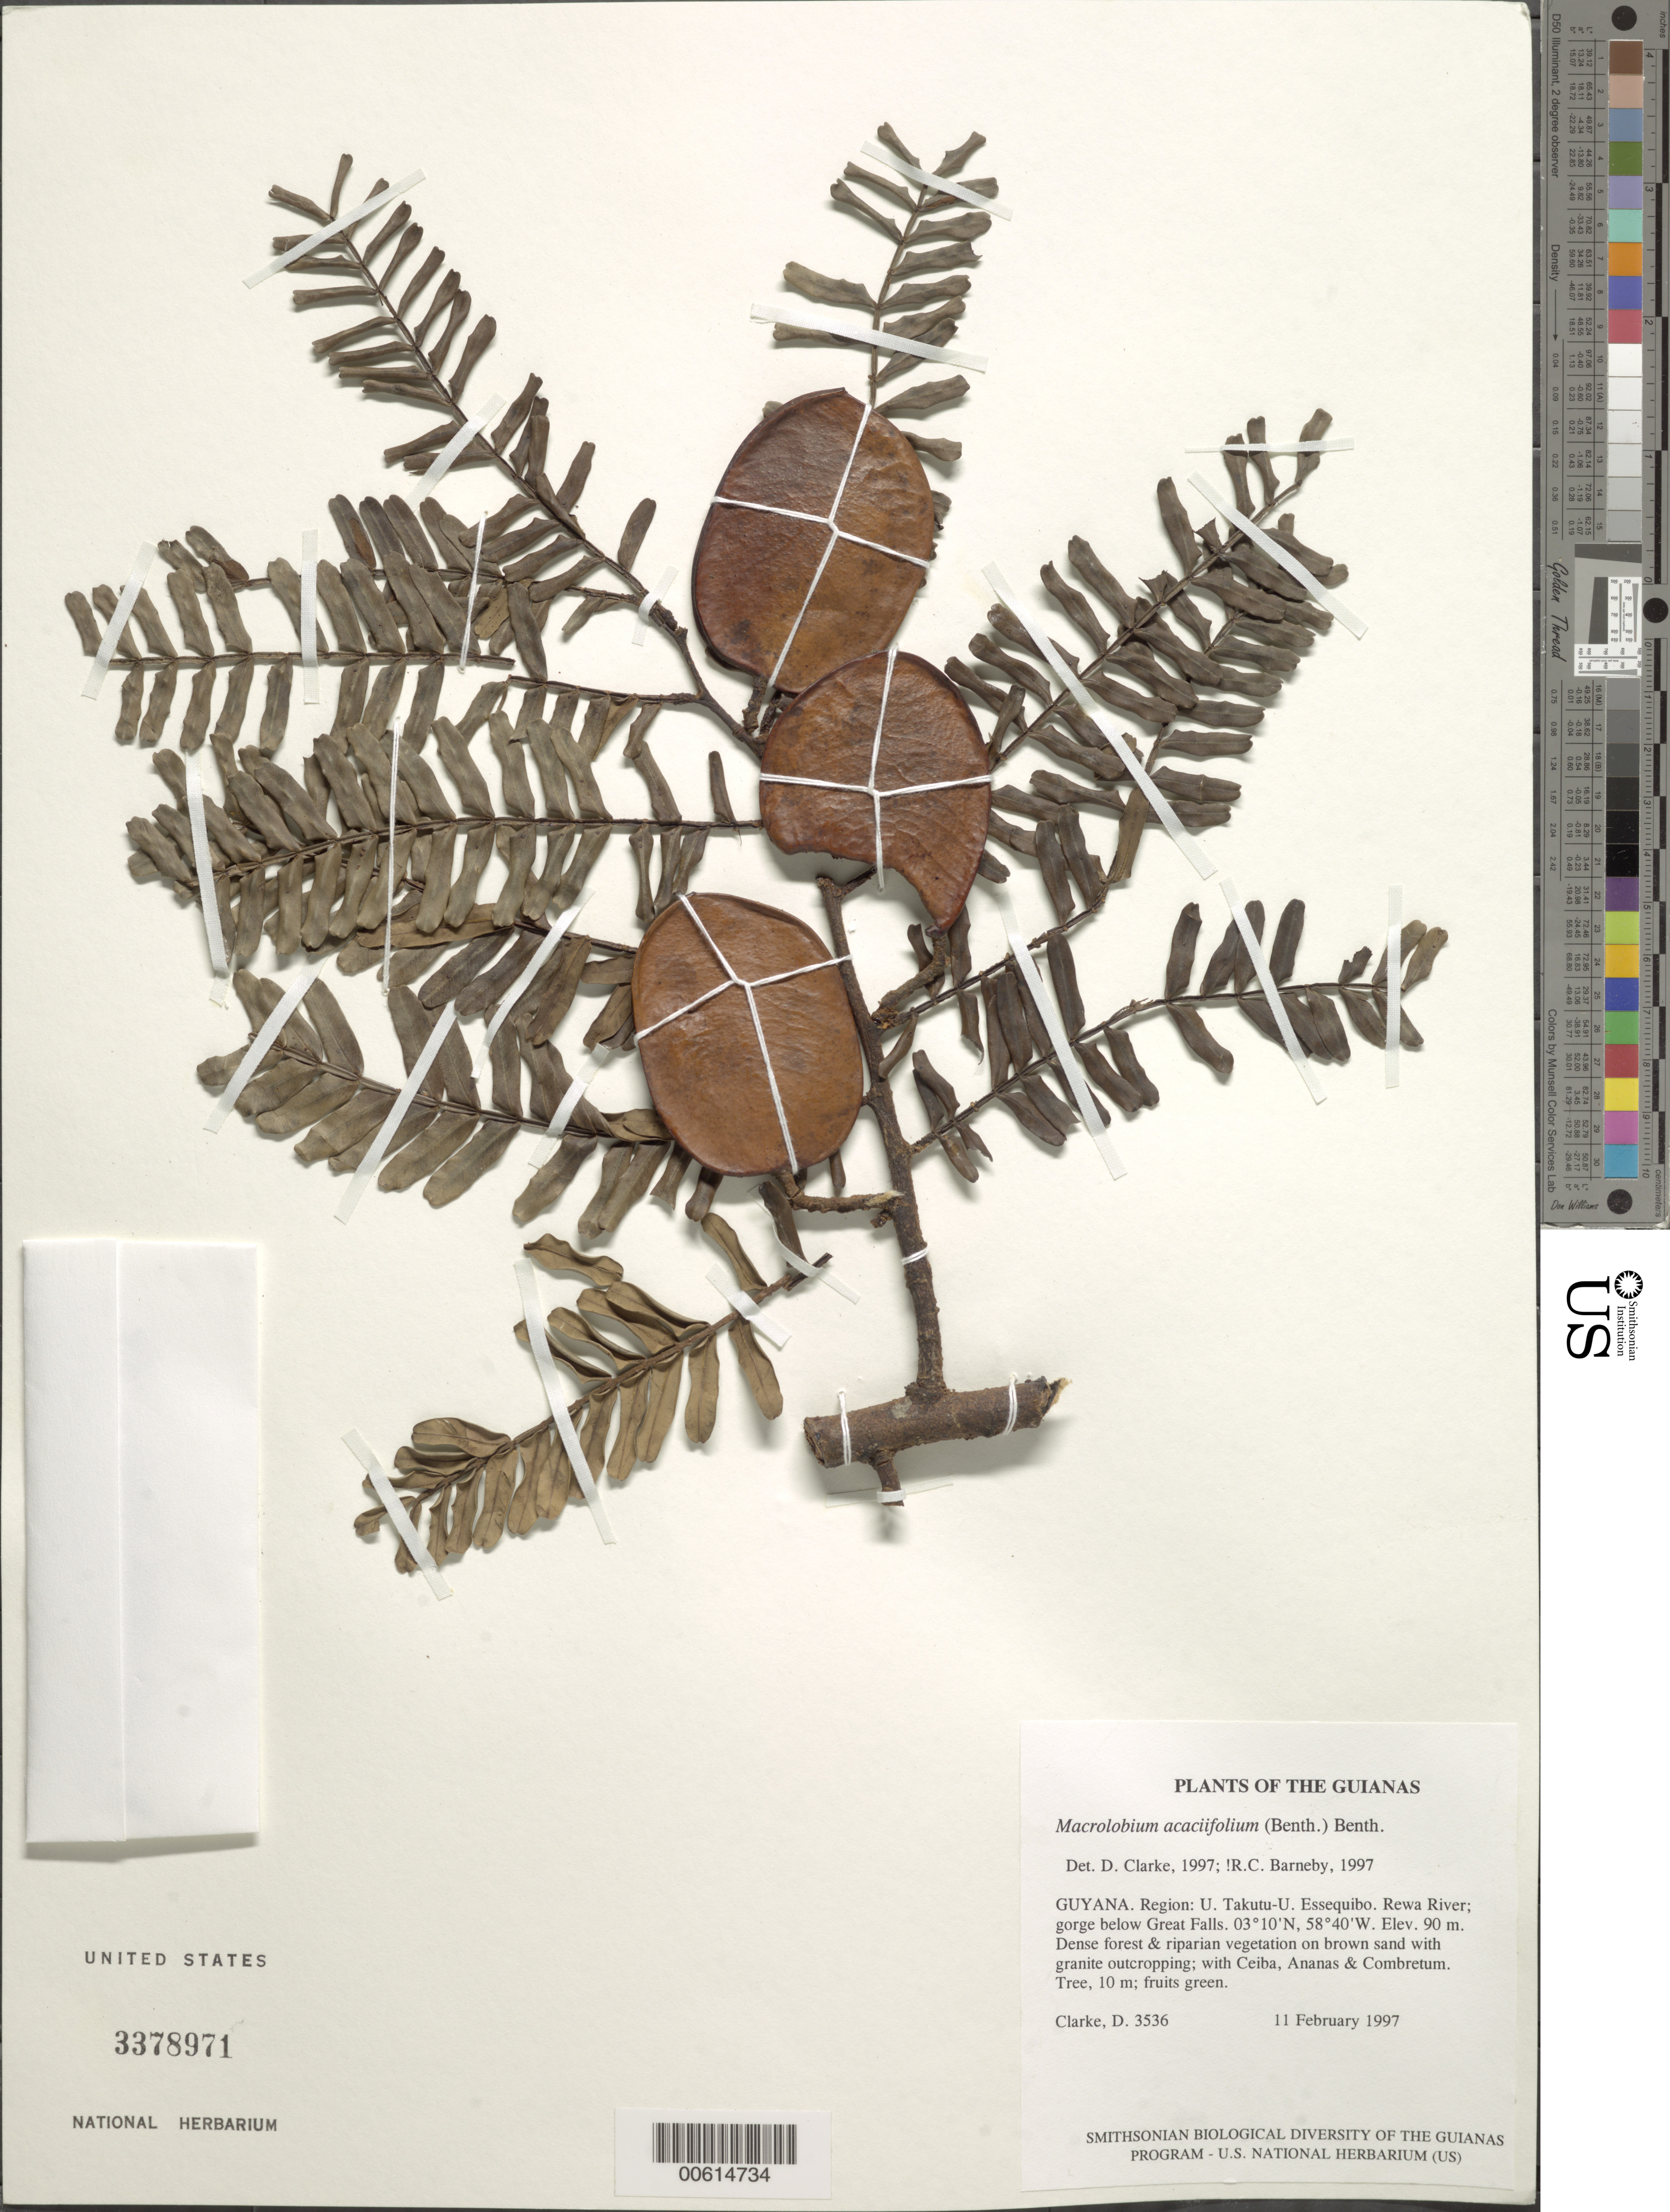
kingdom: Plantae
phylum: Tracheophyta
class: Magnoliopsida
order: Fabales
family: Fabaceae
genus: Macrolobium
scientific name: Macrolobium acaciifolium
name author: (Benth.) Benth.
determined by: Barneby, Rupert C., (NY)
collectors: H. D. Clarke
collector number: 3536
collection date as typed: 11 February 1997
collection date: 1997-02-11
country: Guyana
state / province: U. Takutu-U. Essequibo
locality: Rewa River; gorge below Great Falls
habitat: Dense forest & riparian vegetation on brown sand with granite outcropping; with Ceiba, Ananas & Combretum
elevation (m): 90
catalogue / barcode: US 3378971